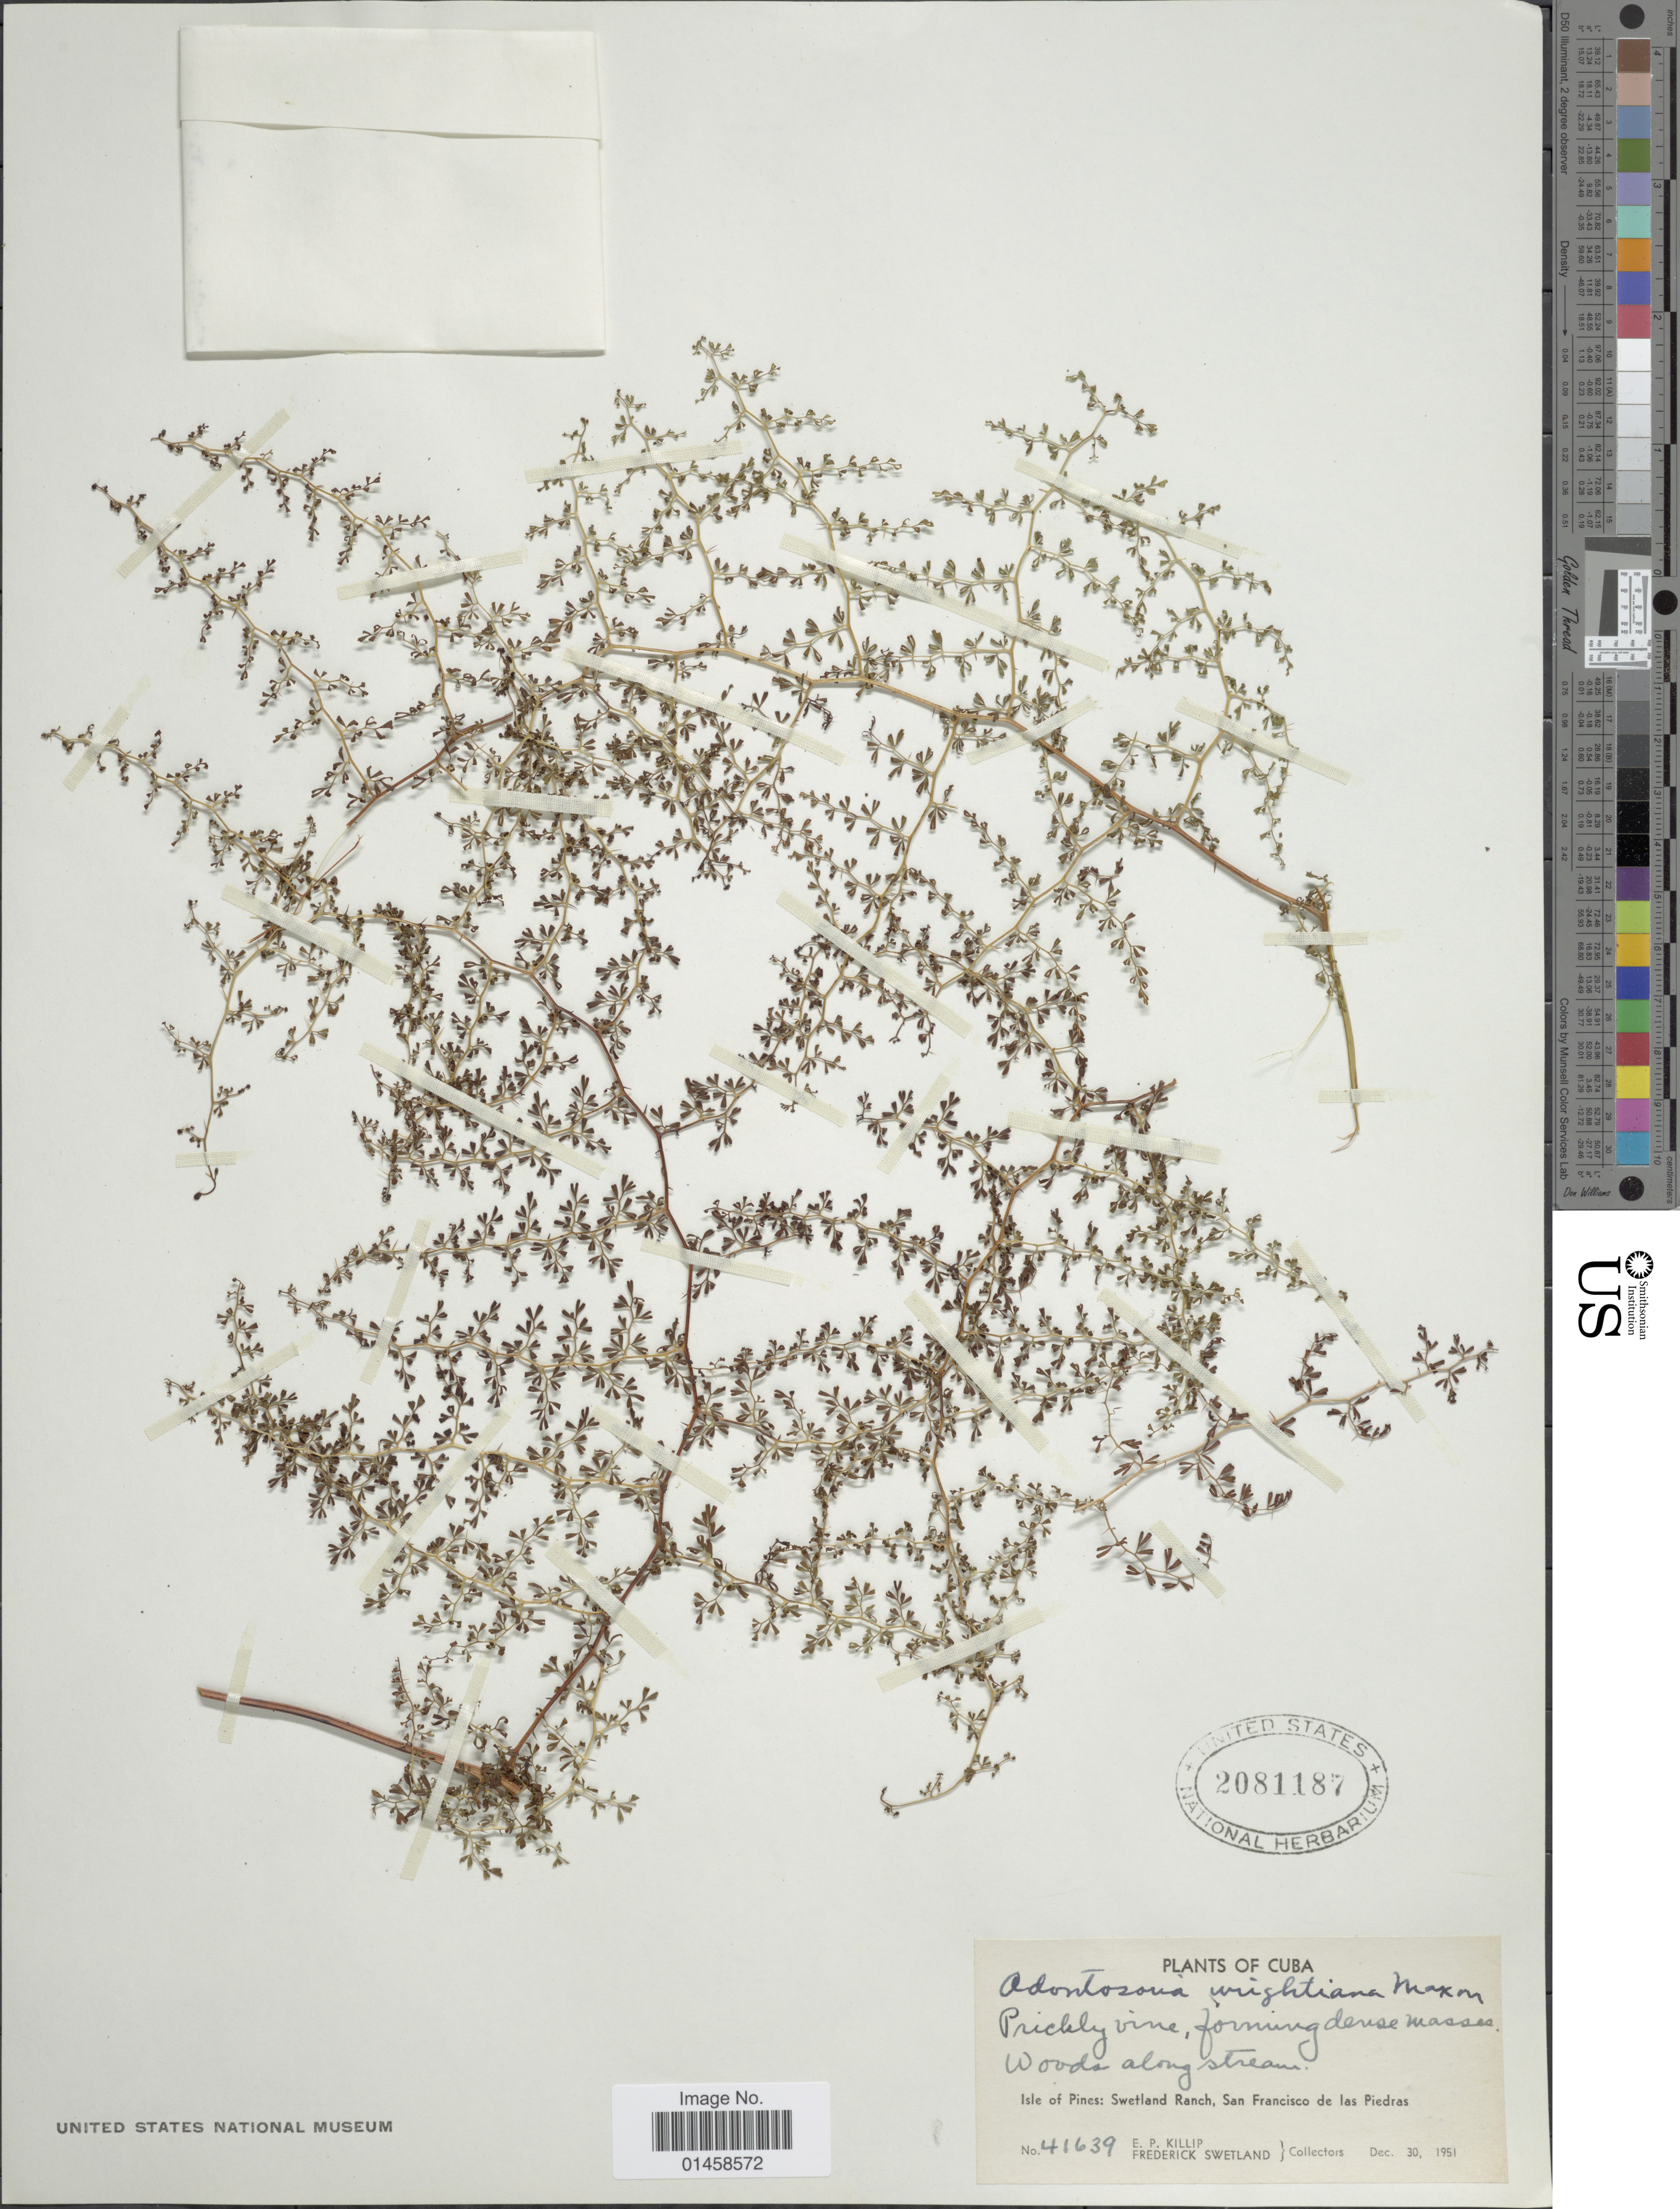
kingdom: Plantae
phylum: Tracheophyta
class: Polypodiopsida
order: Polypodiales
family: Lindsaeaceae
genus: Odontosoria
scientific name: Odontosoria wrightiana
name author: Maxon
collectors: E. P. Killip & F. Swetland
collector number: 41639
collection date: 1951-12-30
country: Cuba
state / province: Isla de la Juventud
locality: Isle of Pines; Swetland Ranch, San Francisco de las Piedras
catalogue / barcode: US 2081187